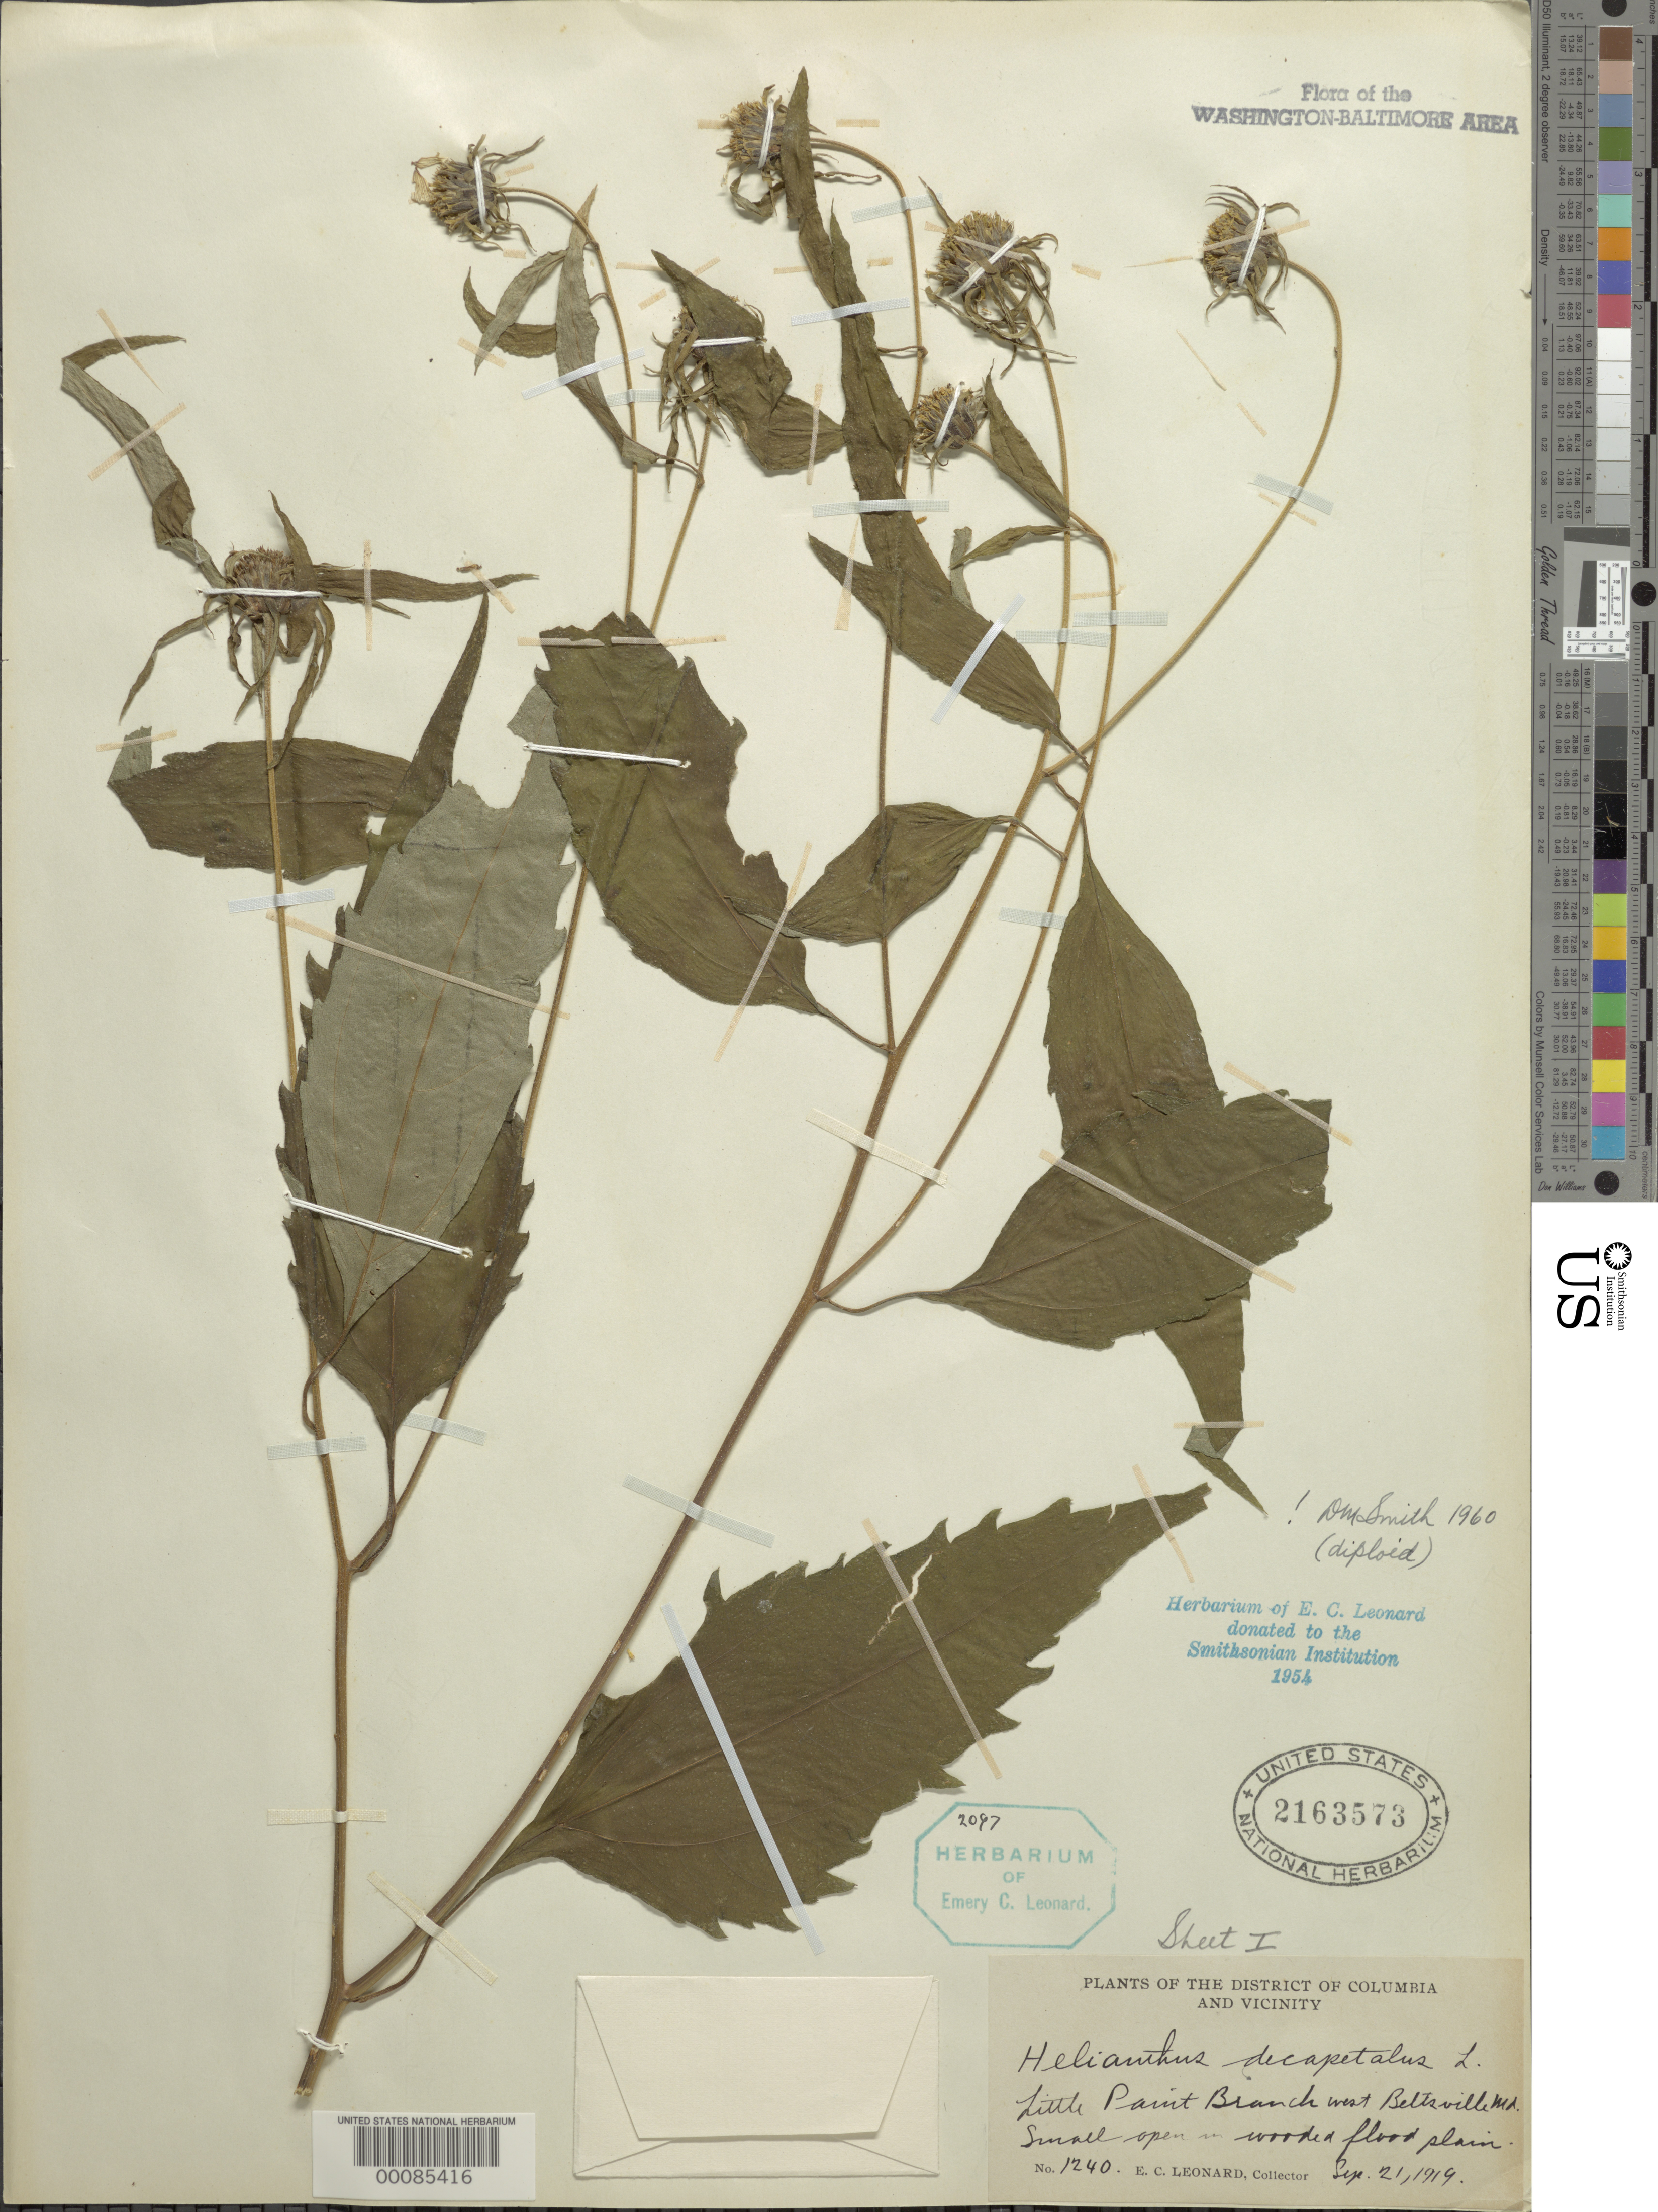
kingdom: Plantae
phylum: Tracheophyta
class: Magnoliopsida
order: Asterales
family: Asteraceae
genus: Helianthus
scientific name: Helianthus decapetalus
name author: L.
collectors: E. C. Leonard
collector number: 1240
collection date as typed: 21 Sep 1919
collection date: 1919-09-21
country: United States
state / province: Maryland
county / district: Prince George's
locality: Little Paint Branch west Beltsville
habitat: Opening in wooded floodplain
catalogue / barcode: US 2163573